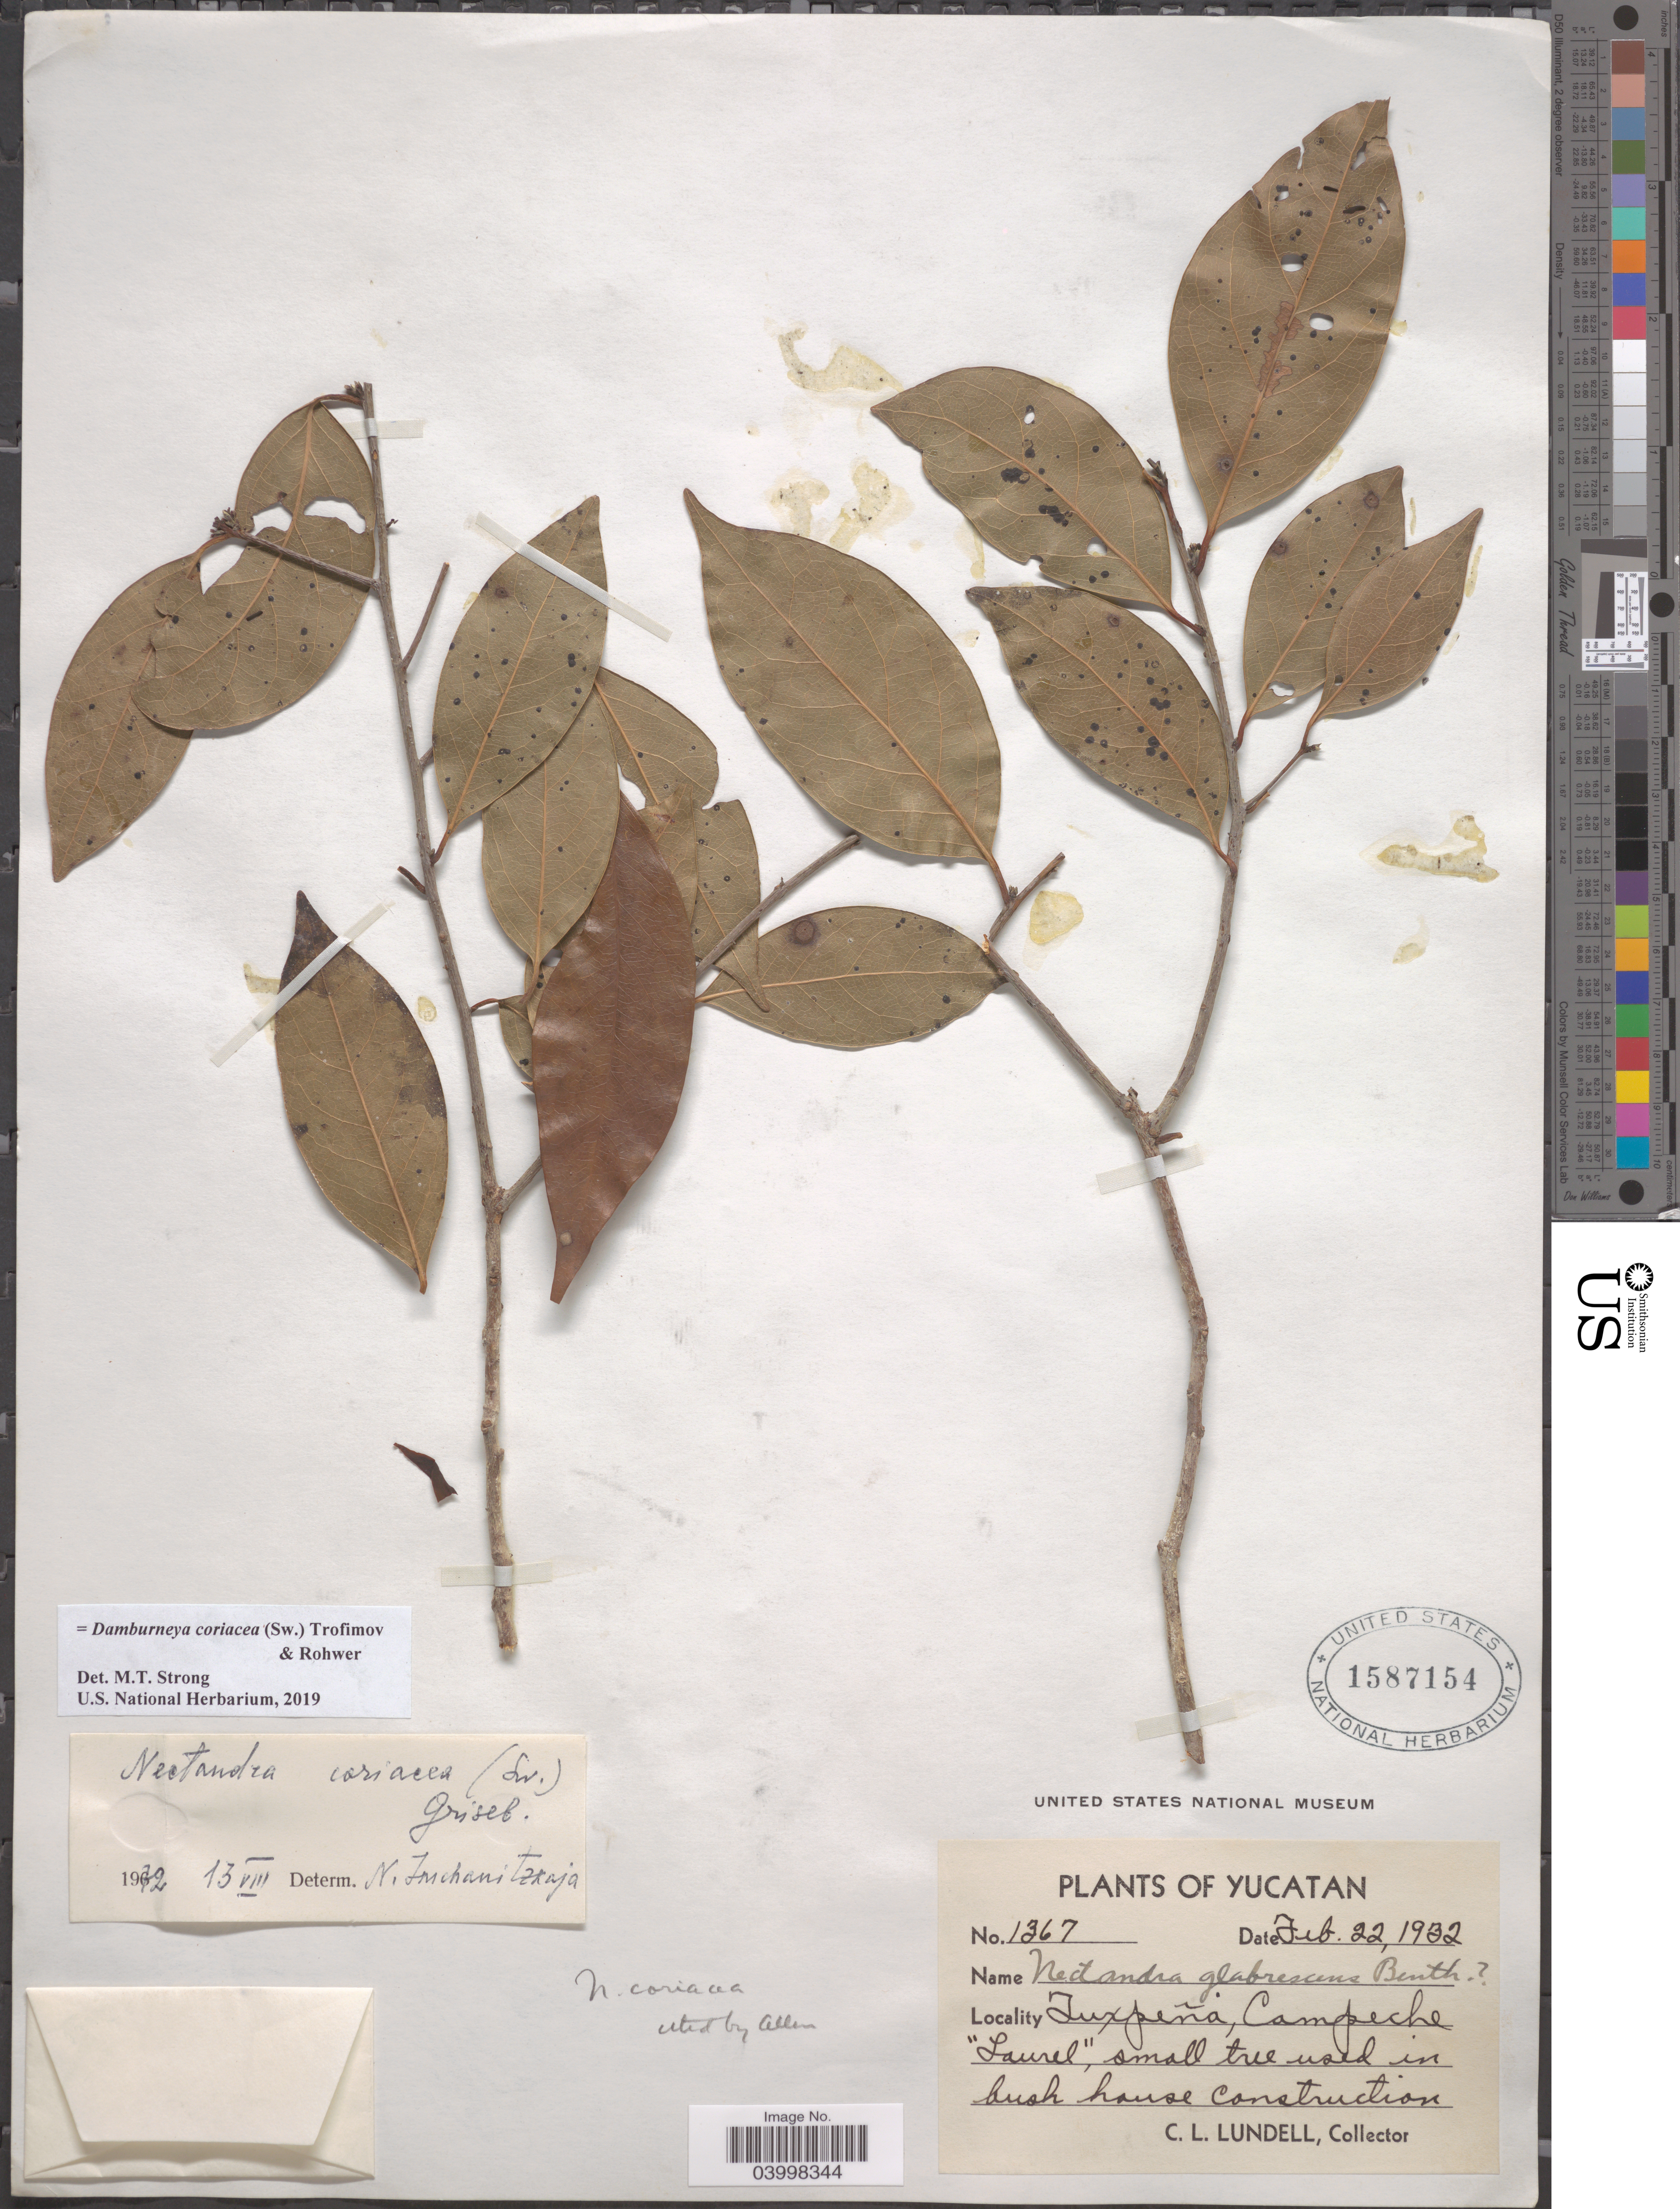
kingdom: Plantae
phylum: Tracheophyta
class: Magnoliopsida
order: Laurales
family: Lauraceae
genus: Damburneya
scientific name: Damburneya coriacea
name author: (Sw.) Trofimov & Rohwer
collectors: C. L. Lundell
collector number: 1367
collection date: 1932-02-22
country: Mexico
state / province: Campeche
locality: Yucatan. Tuxpeña.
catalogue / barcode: US 1587154